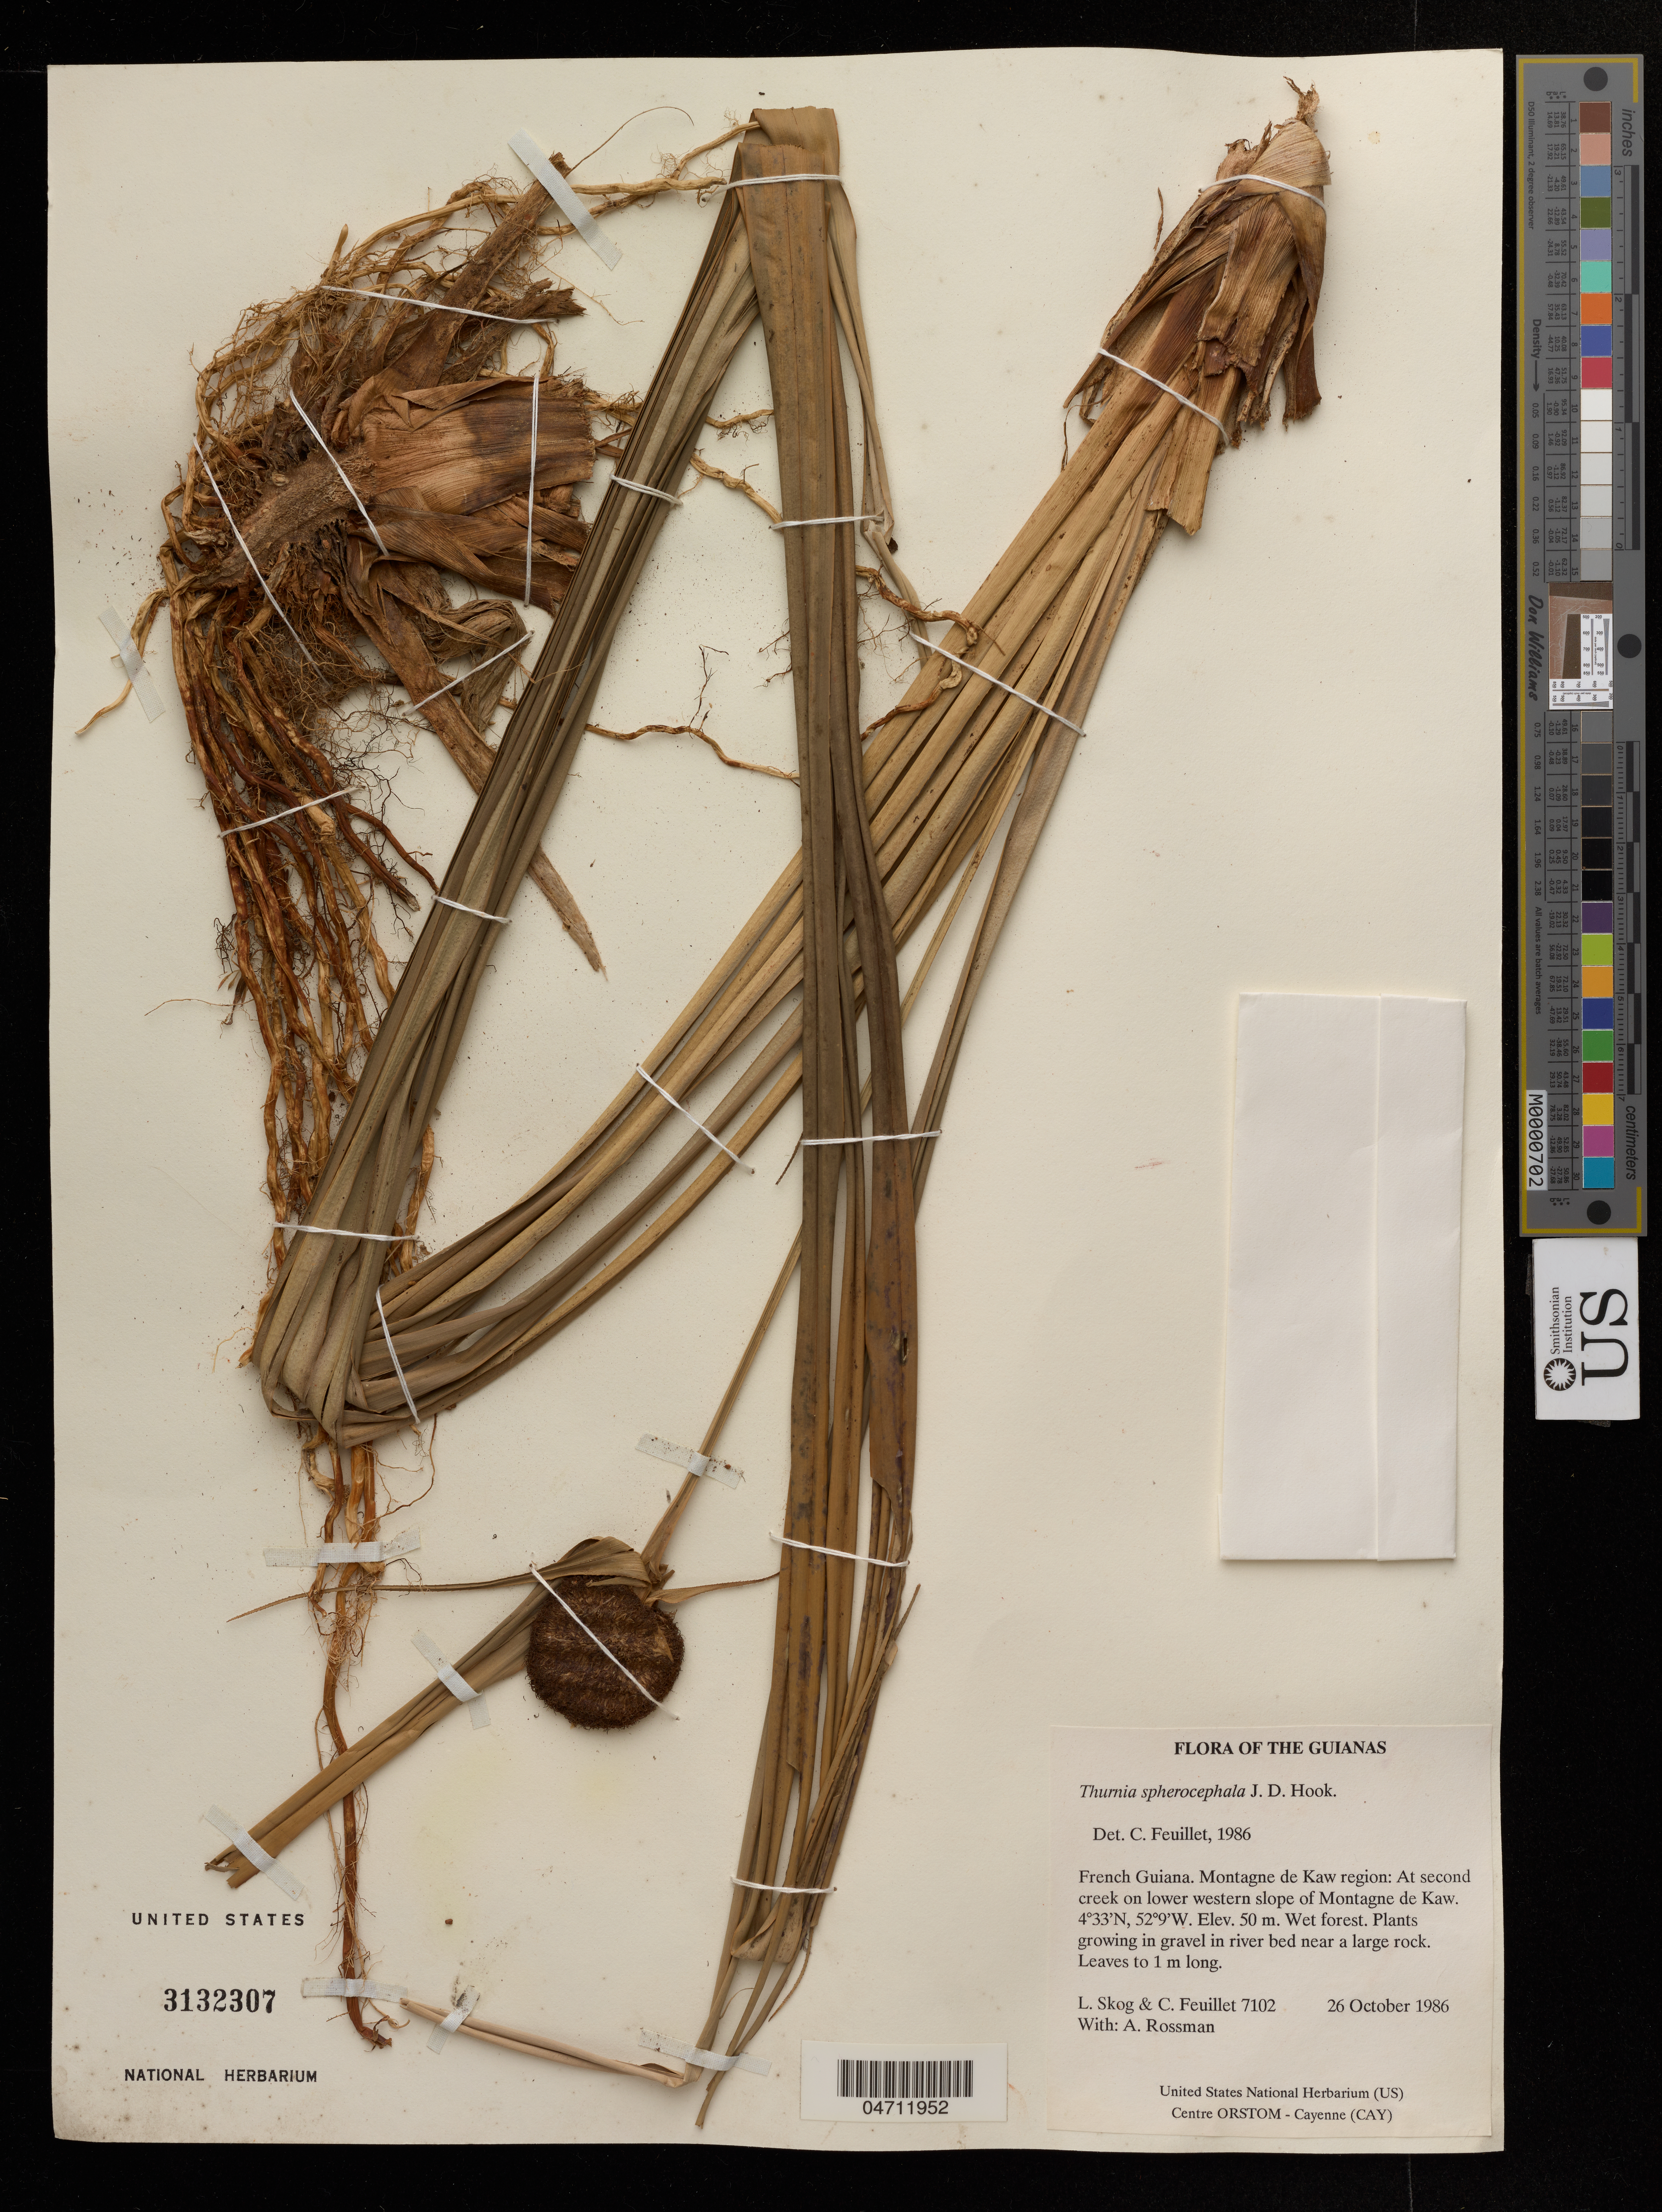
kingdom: Plantae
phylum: Tracheophyta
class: Liliopsida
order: Poales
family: Thurniaceae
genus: Thurnia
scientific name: Thurnia sphaerocephala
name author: (Rudge) Hook. f.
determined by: Feuillet, C.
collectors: L. E. Skog, C. Feuillet & A. Rossman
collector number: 7102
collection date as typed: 26 October 1986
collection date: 1986-10-26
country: French Guiana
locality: Montagne de Kaw. At second creek on lower western slope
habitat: Wet forest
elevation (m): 50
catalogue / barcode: US 3132307